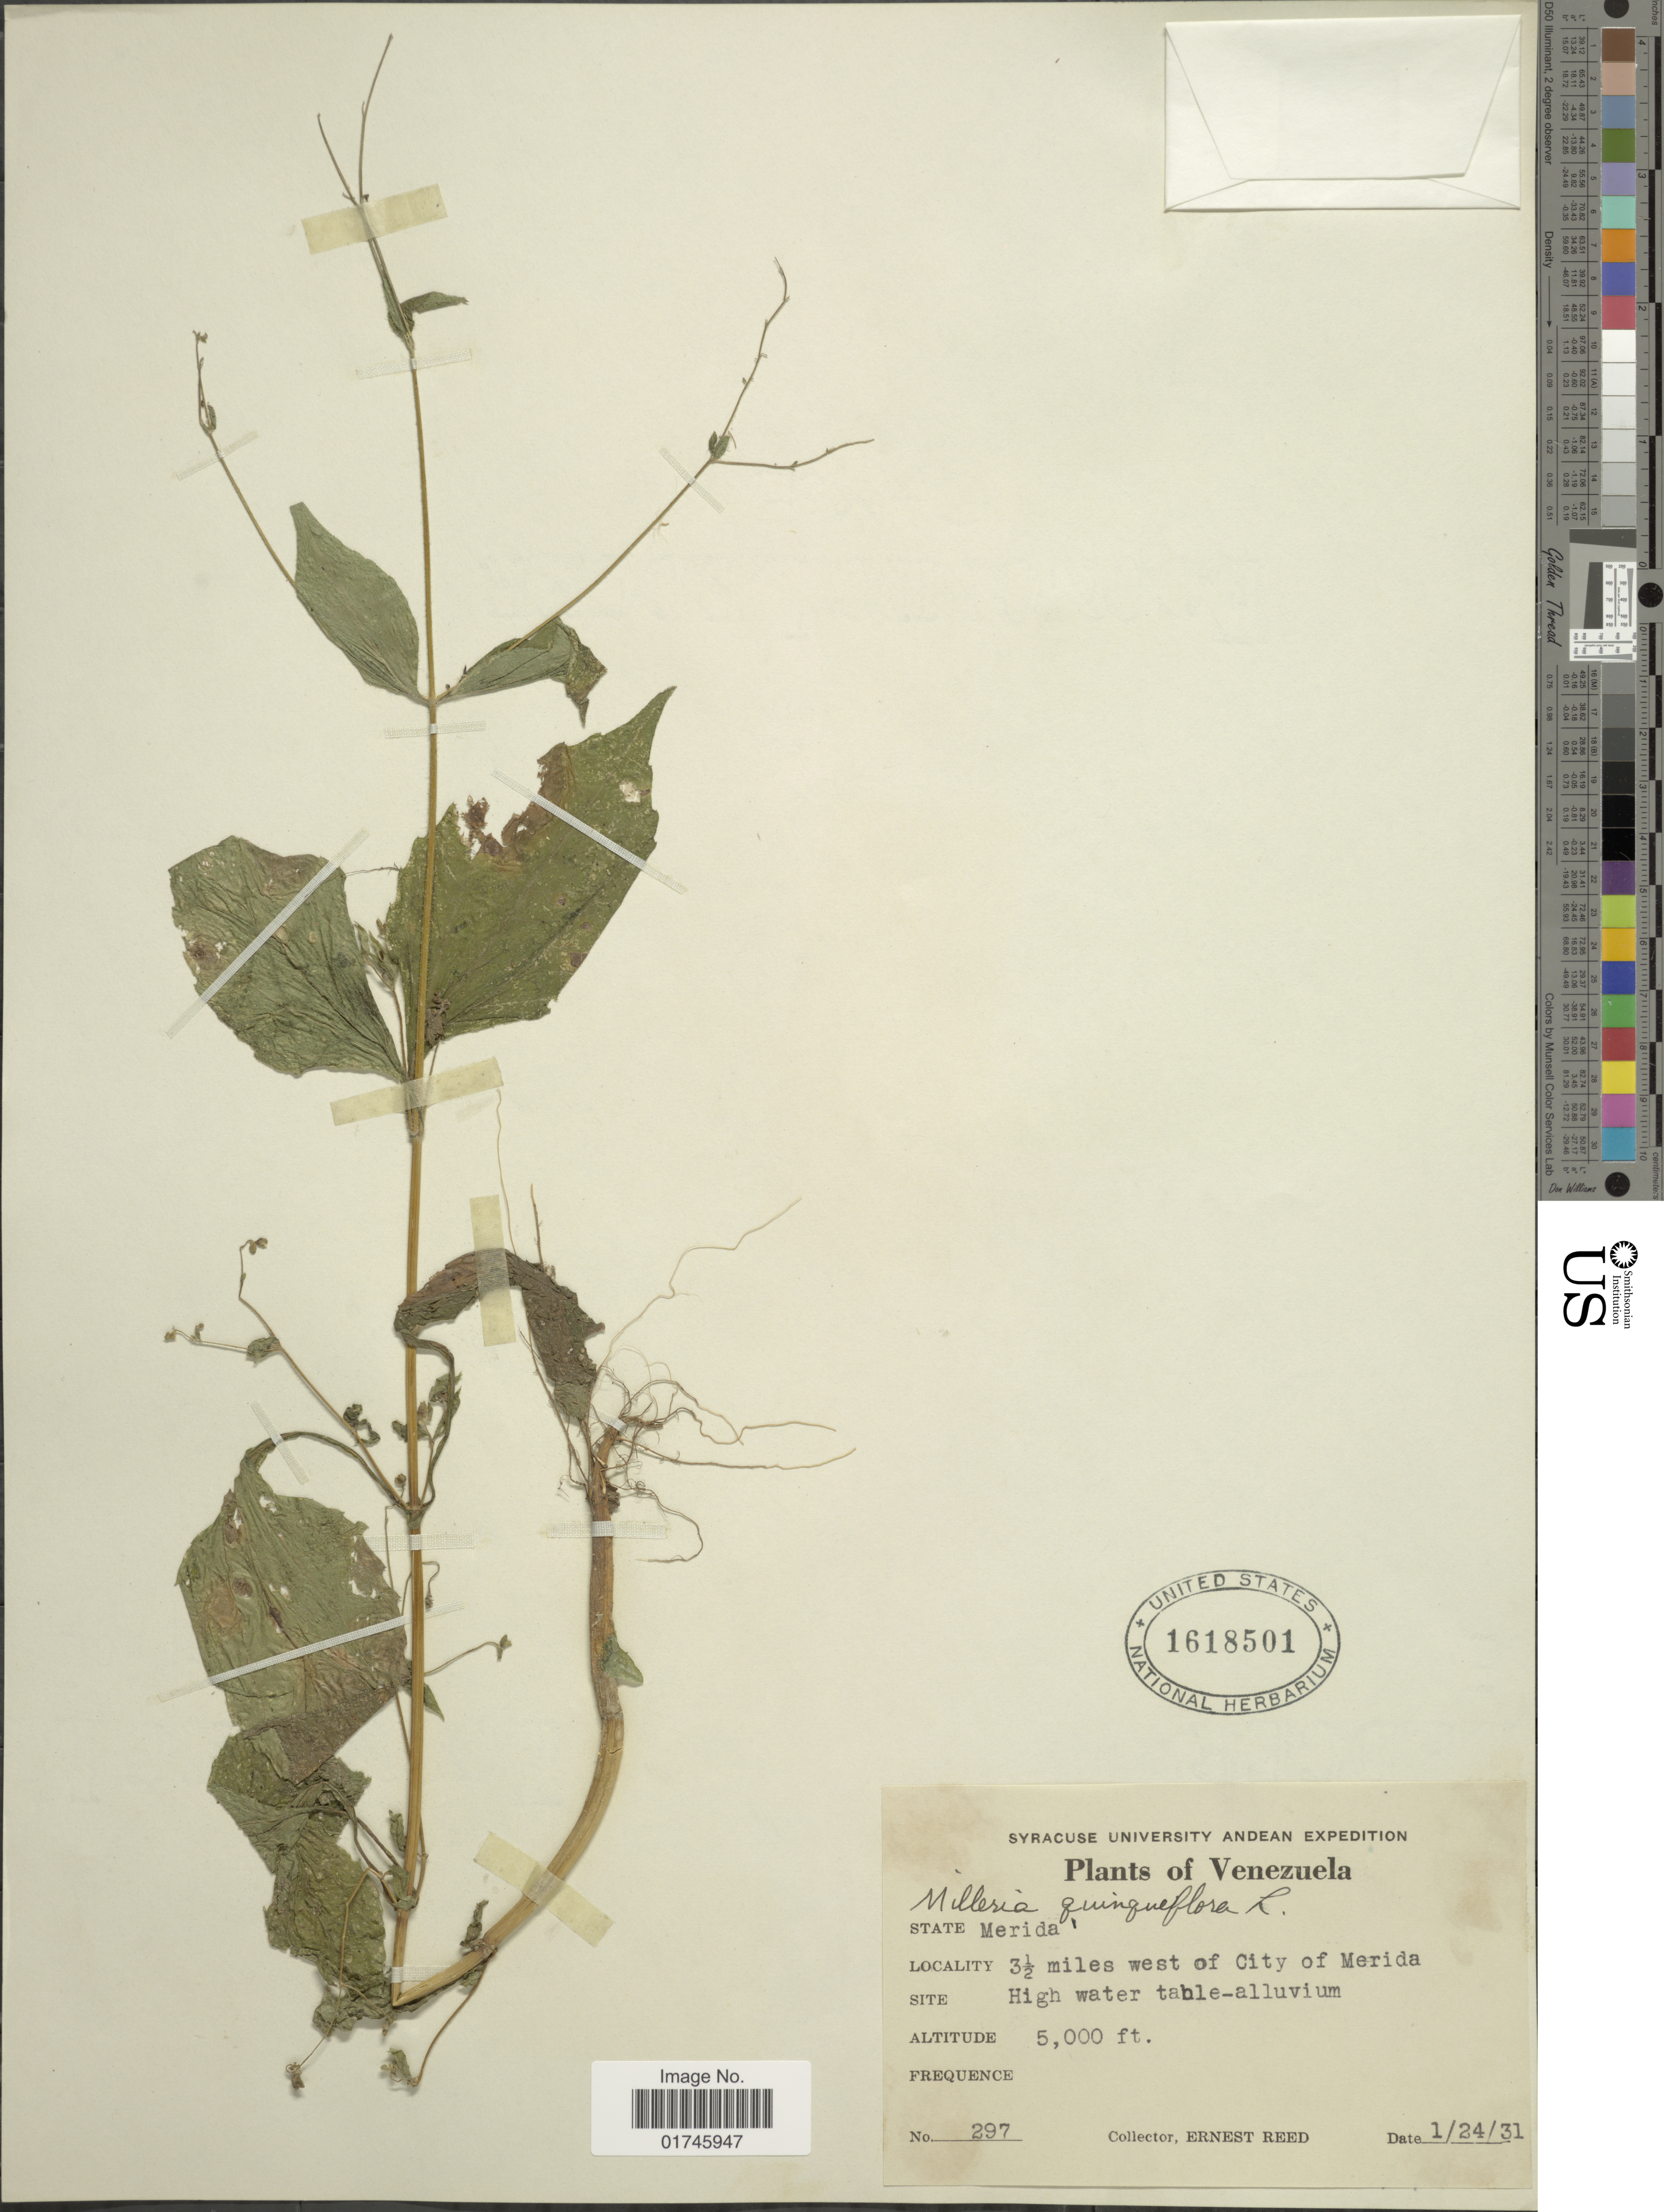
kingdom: Plantae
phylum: Tracheophyta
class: Magnoliopsida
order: Asterales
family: Asteraceae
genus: Milleria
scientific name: Milleria quinqueflora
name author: L.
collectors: E. Reed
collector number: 297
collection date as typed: Transcribed d/m/y: 24/11/31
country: Venezuela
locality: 3½ miles west of City of Merida, High water table-alluvium.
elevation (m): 1524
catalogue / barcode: US 1618501